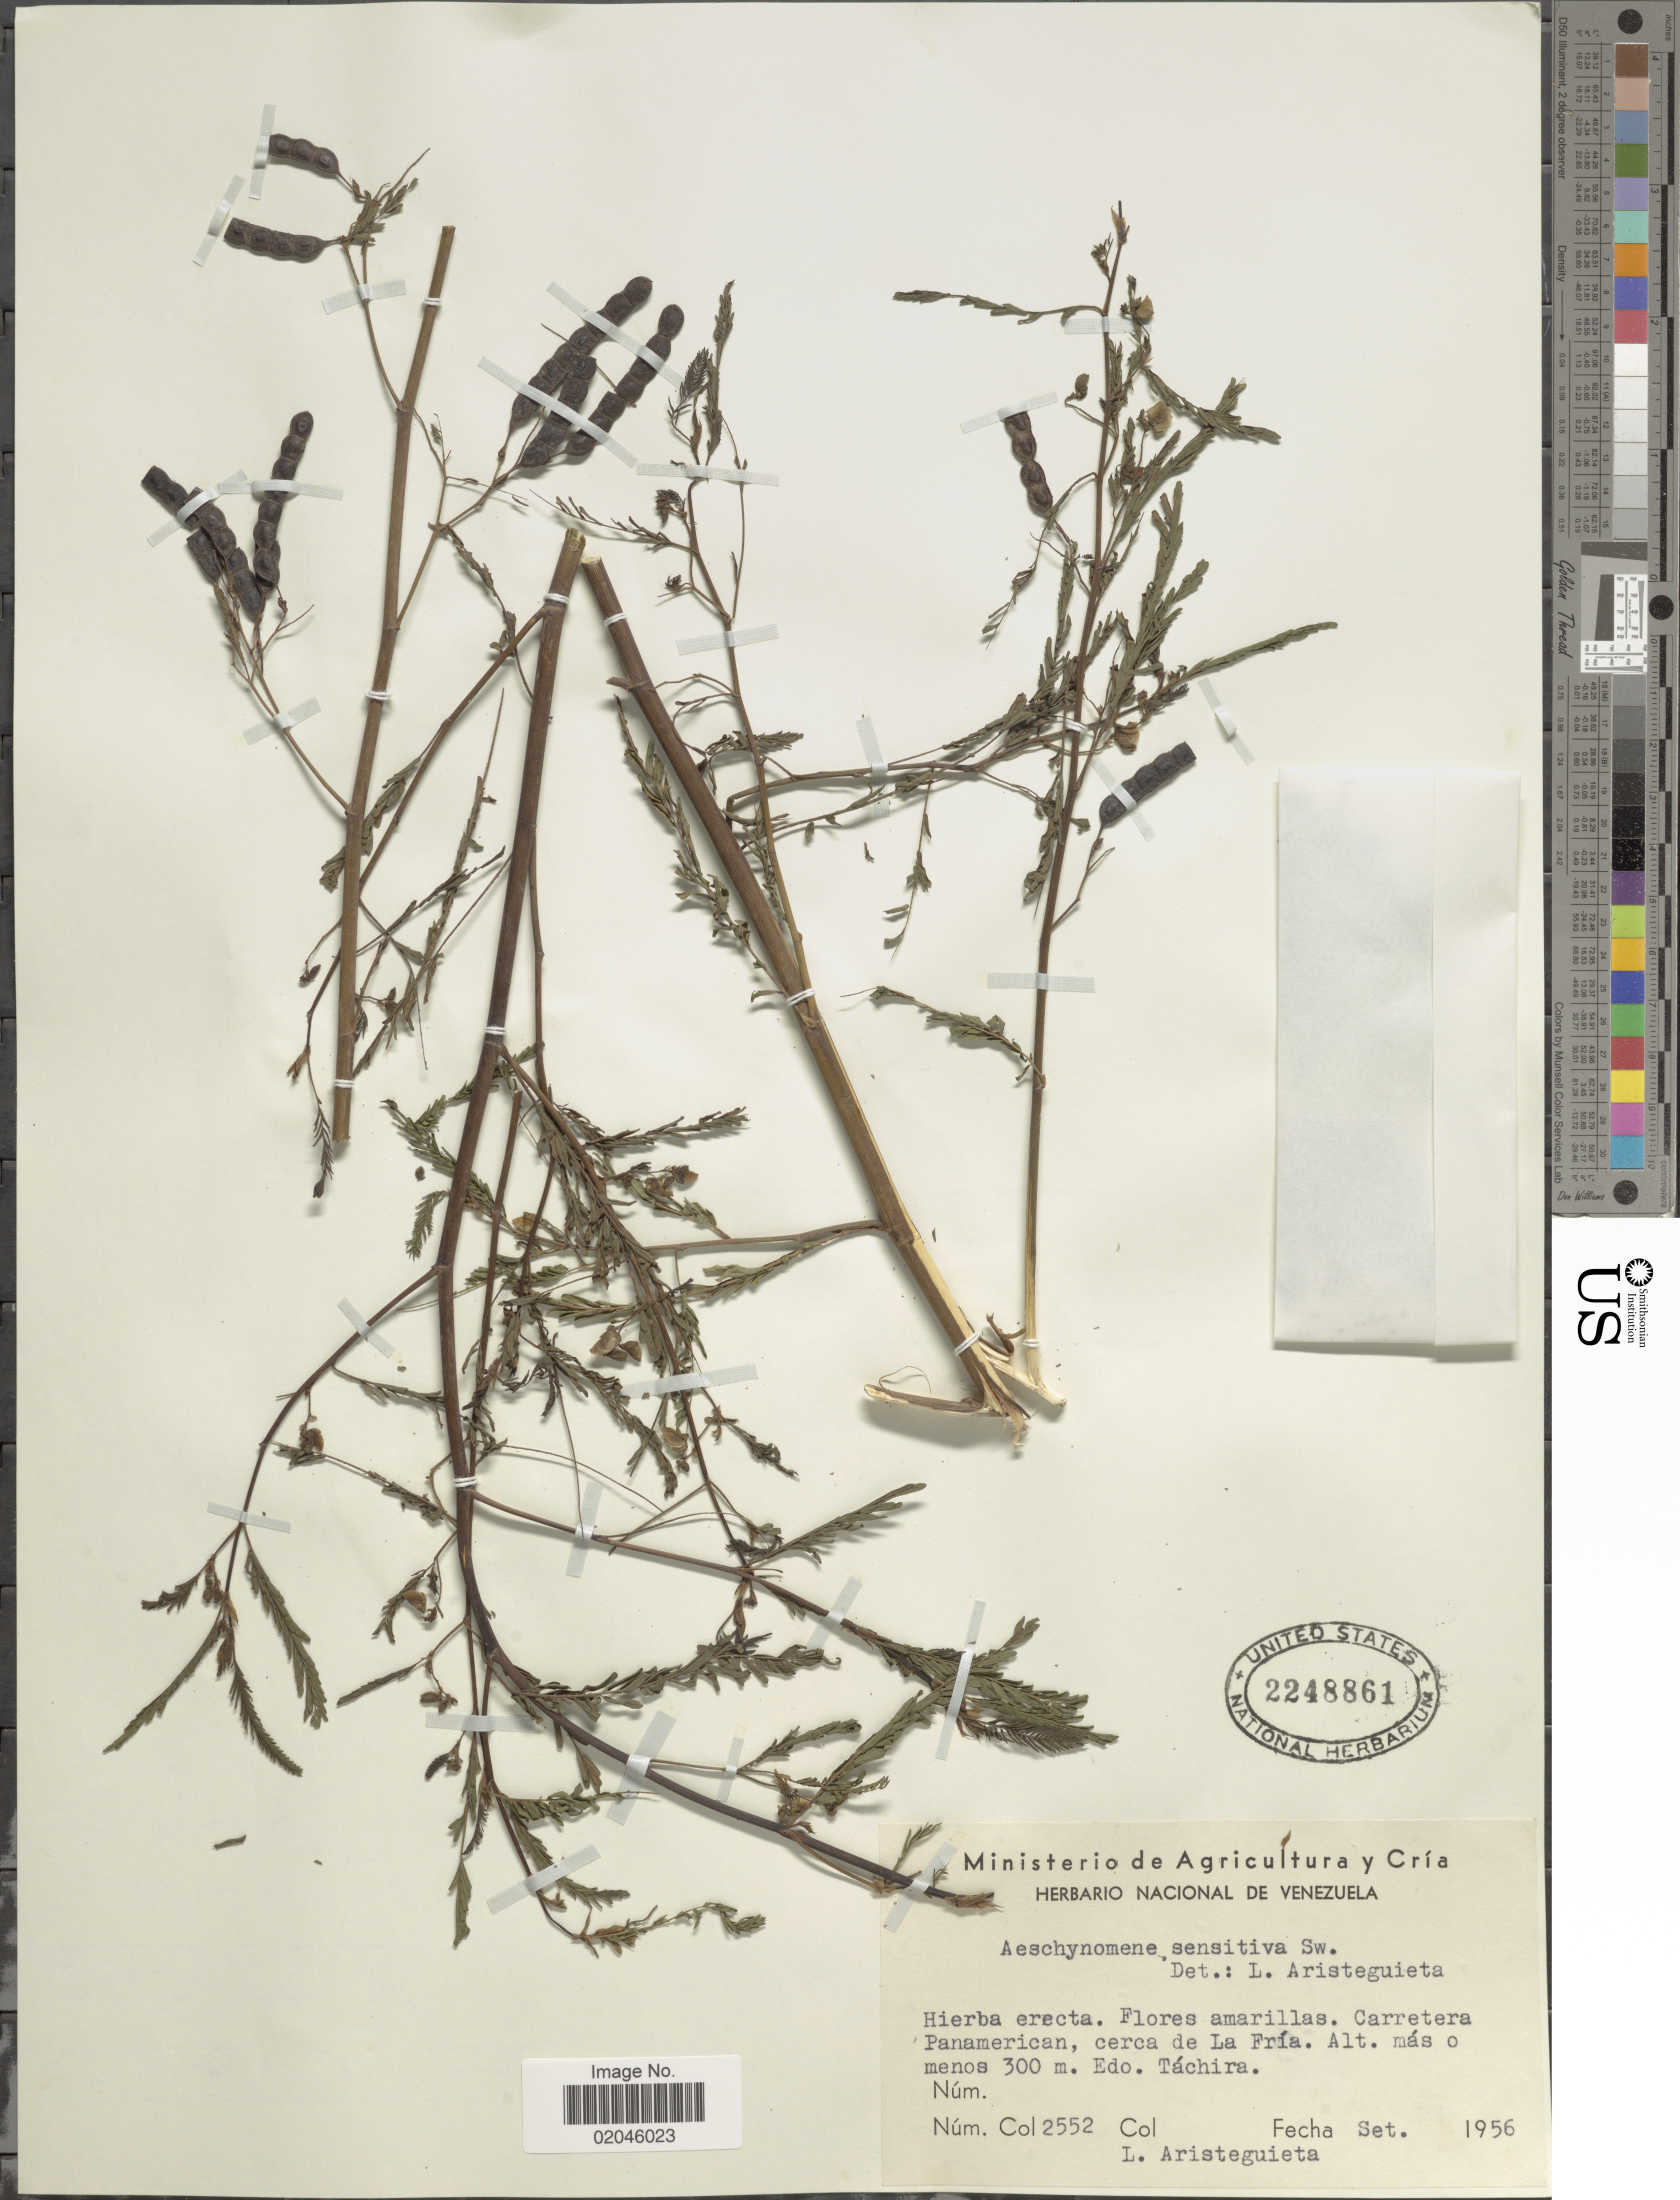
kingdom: Plantae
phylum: Tracheophyta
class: Magnoliopsida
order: Fabales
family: Fabaceae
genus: Aeschynomene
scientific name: Aeschynomene sensitiva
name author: Sw.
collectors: L. Aristeguieta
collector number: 2552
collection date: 1956-09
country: Venezuela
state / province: Tachira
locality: Carretera Panamerican, cerca de La Fria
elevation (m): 300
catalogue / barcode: US 2248861